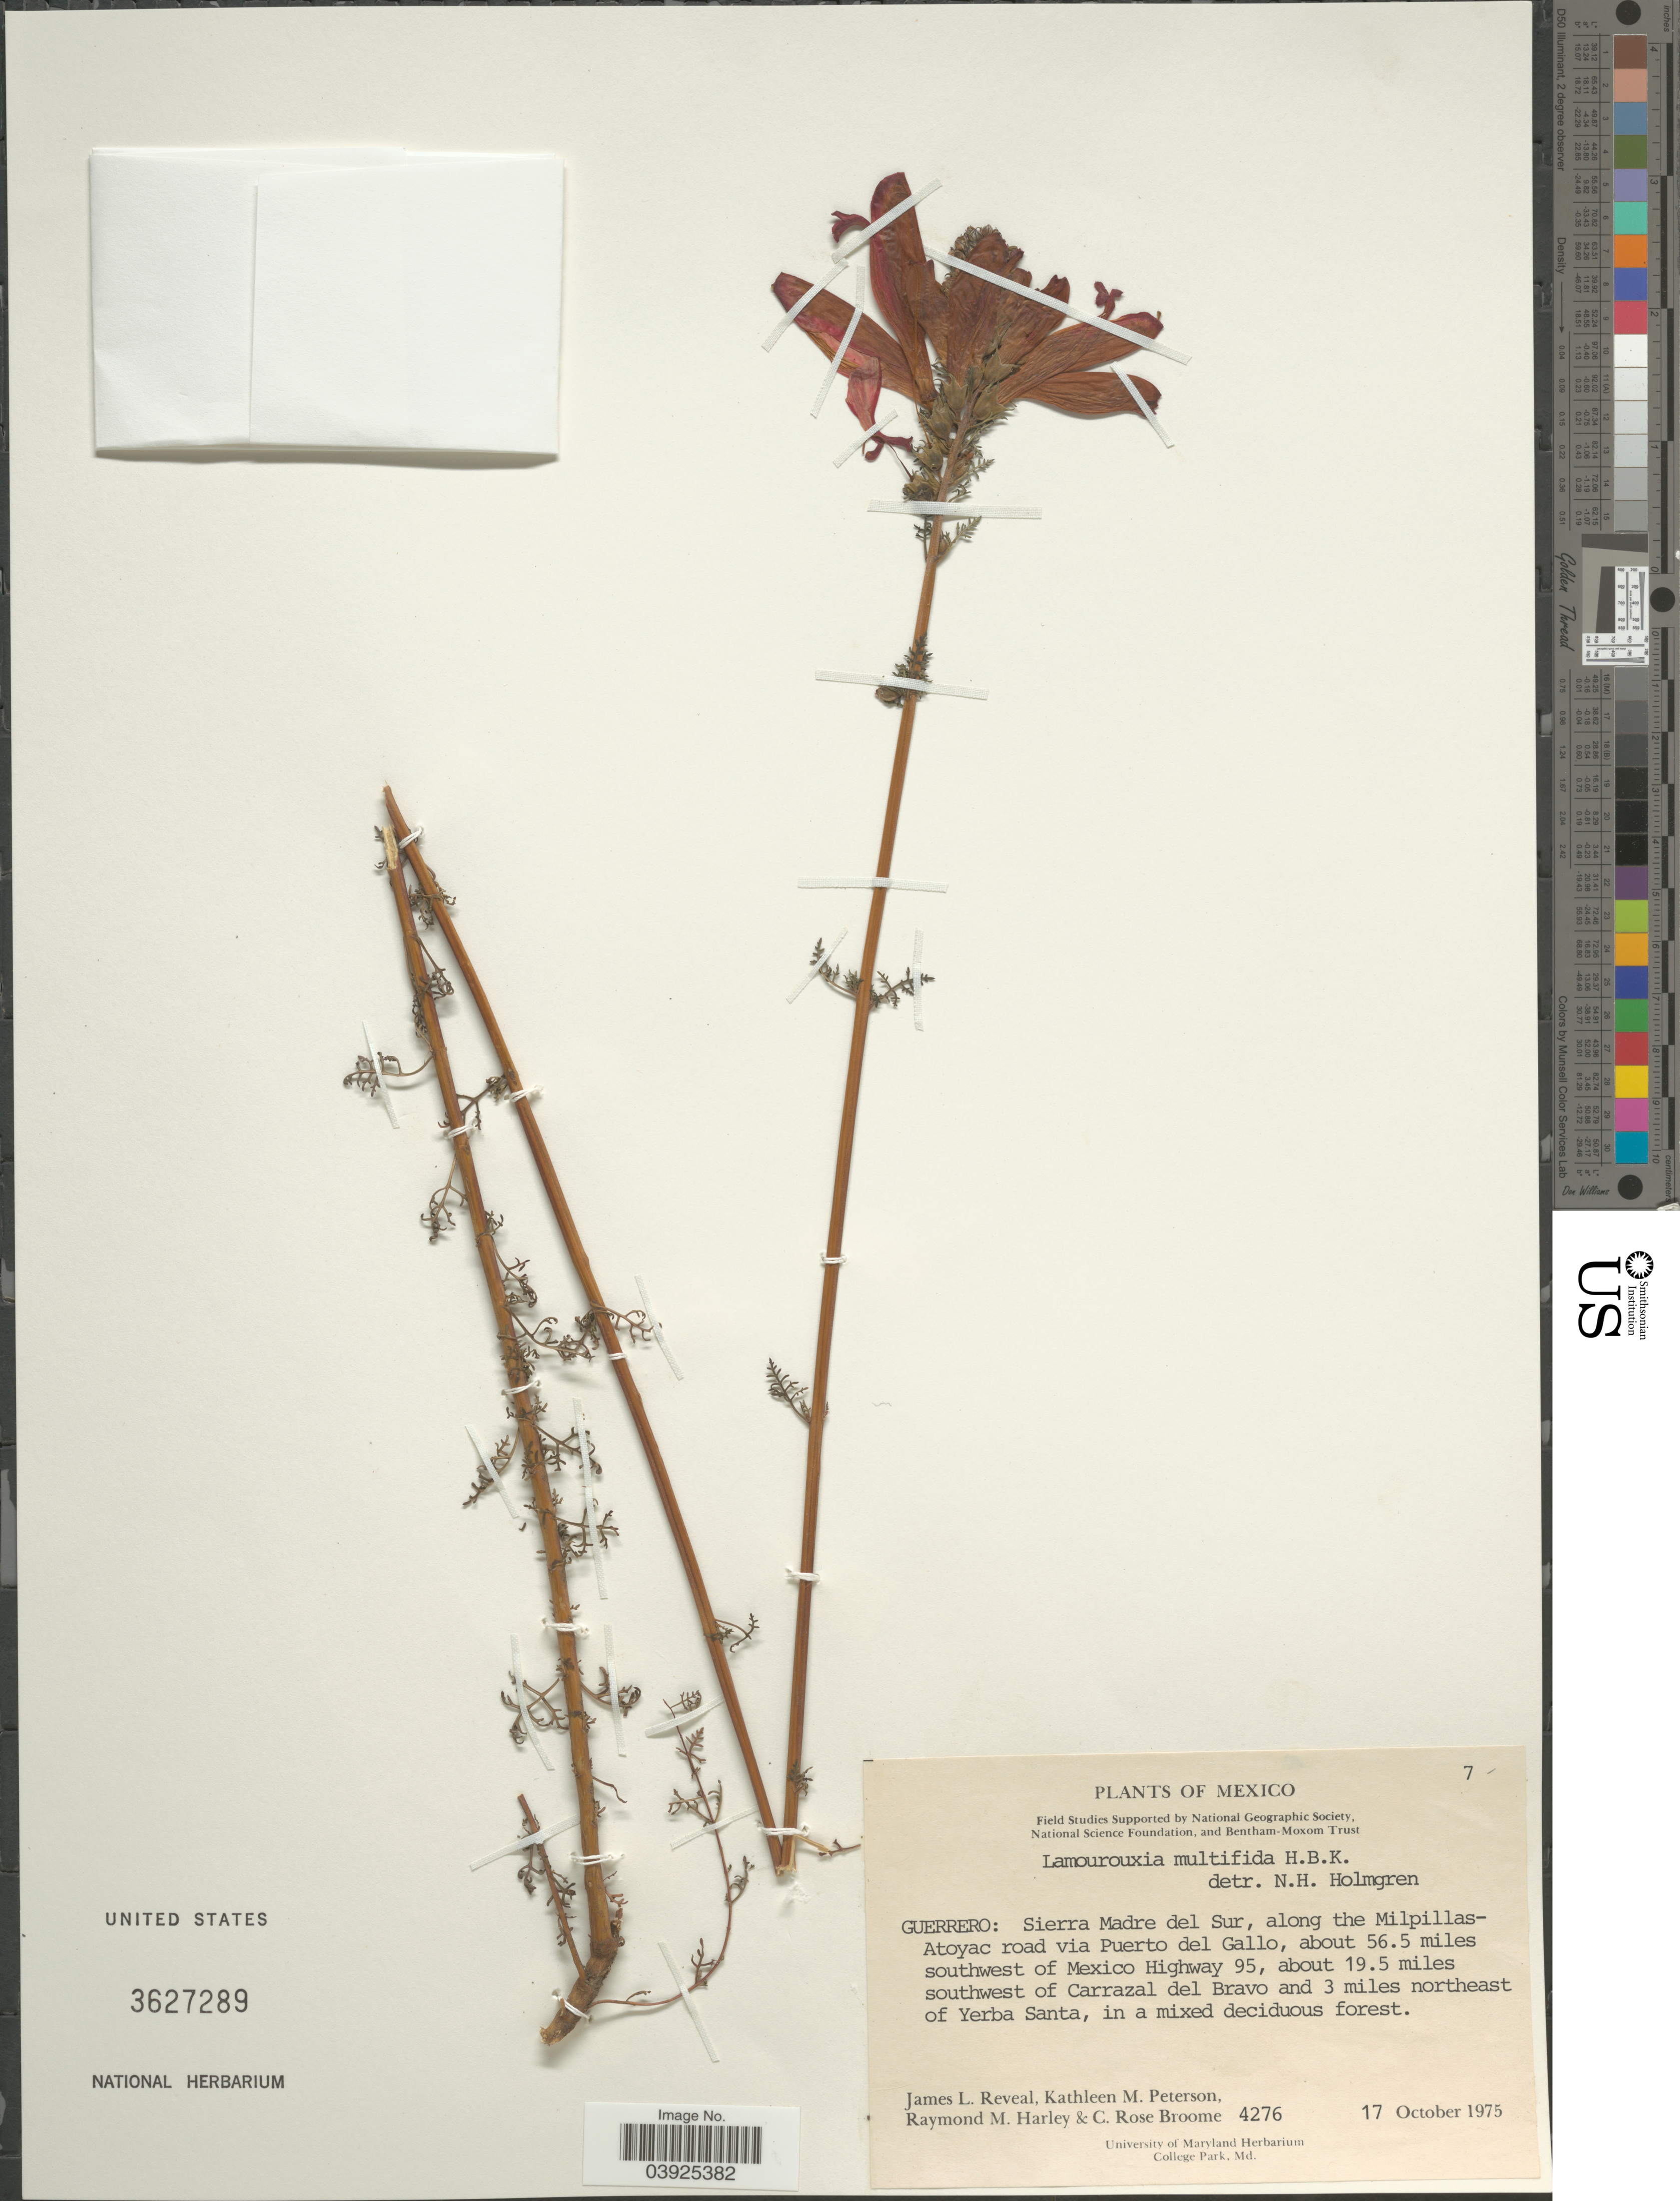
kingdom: Plantae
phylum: Tracheophyta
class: Magnoliopsida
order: Lamiales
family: Orobanchaceae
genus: Lamourouxia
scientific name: Lamourouxia multifida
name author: Kunth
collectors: J. L. Reveal, K. Peterson, R. M. Harley & C. R. Broome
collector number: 4276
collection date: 1975-10-17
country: Mexico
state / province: Guerrero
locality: Sierra Madre del Sur, along the Milpillas-Atoyac road via Puerto del Gallo, about 56.5 miles southwest of Mexico Highway 95, about 19.5 miles southwest of Carrazal del Bravo and 3 miles northeast of Yerba Santa.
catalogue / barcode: US 3627289